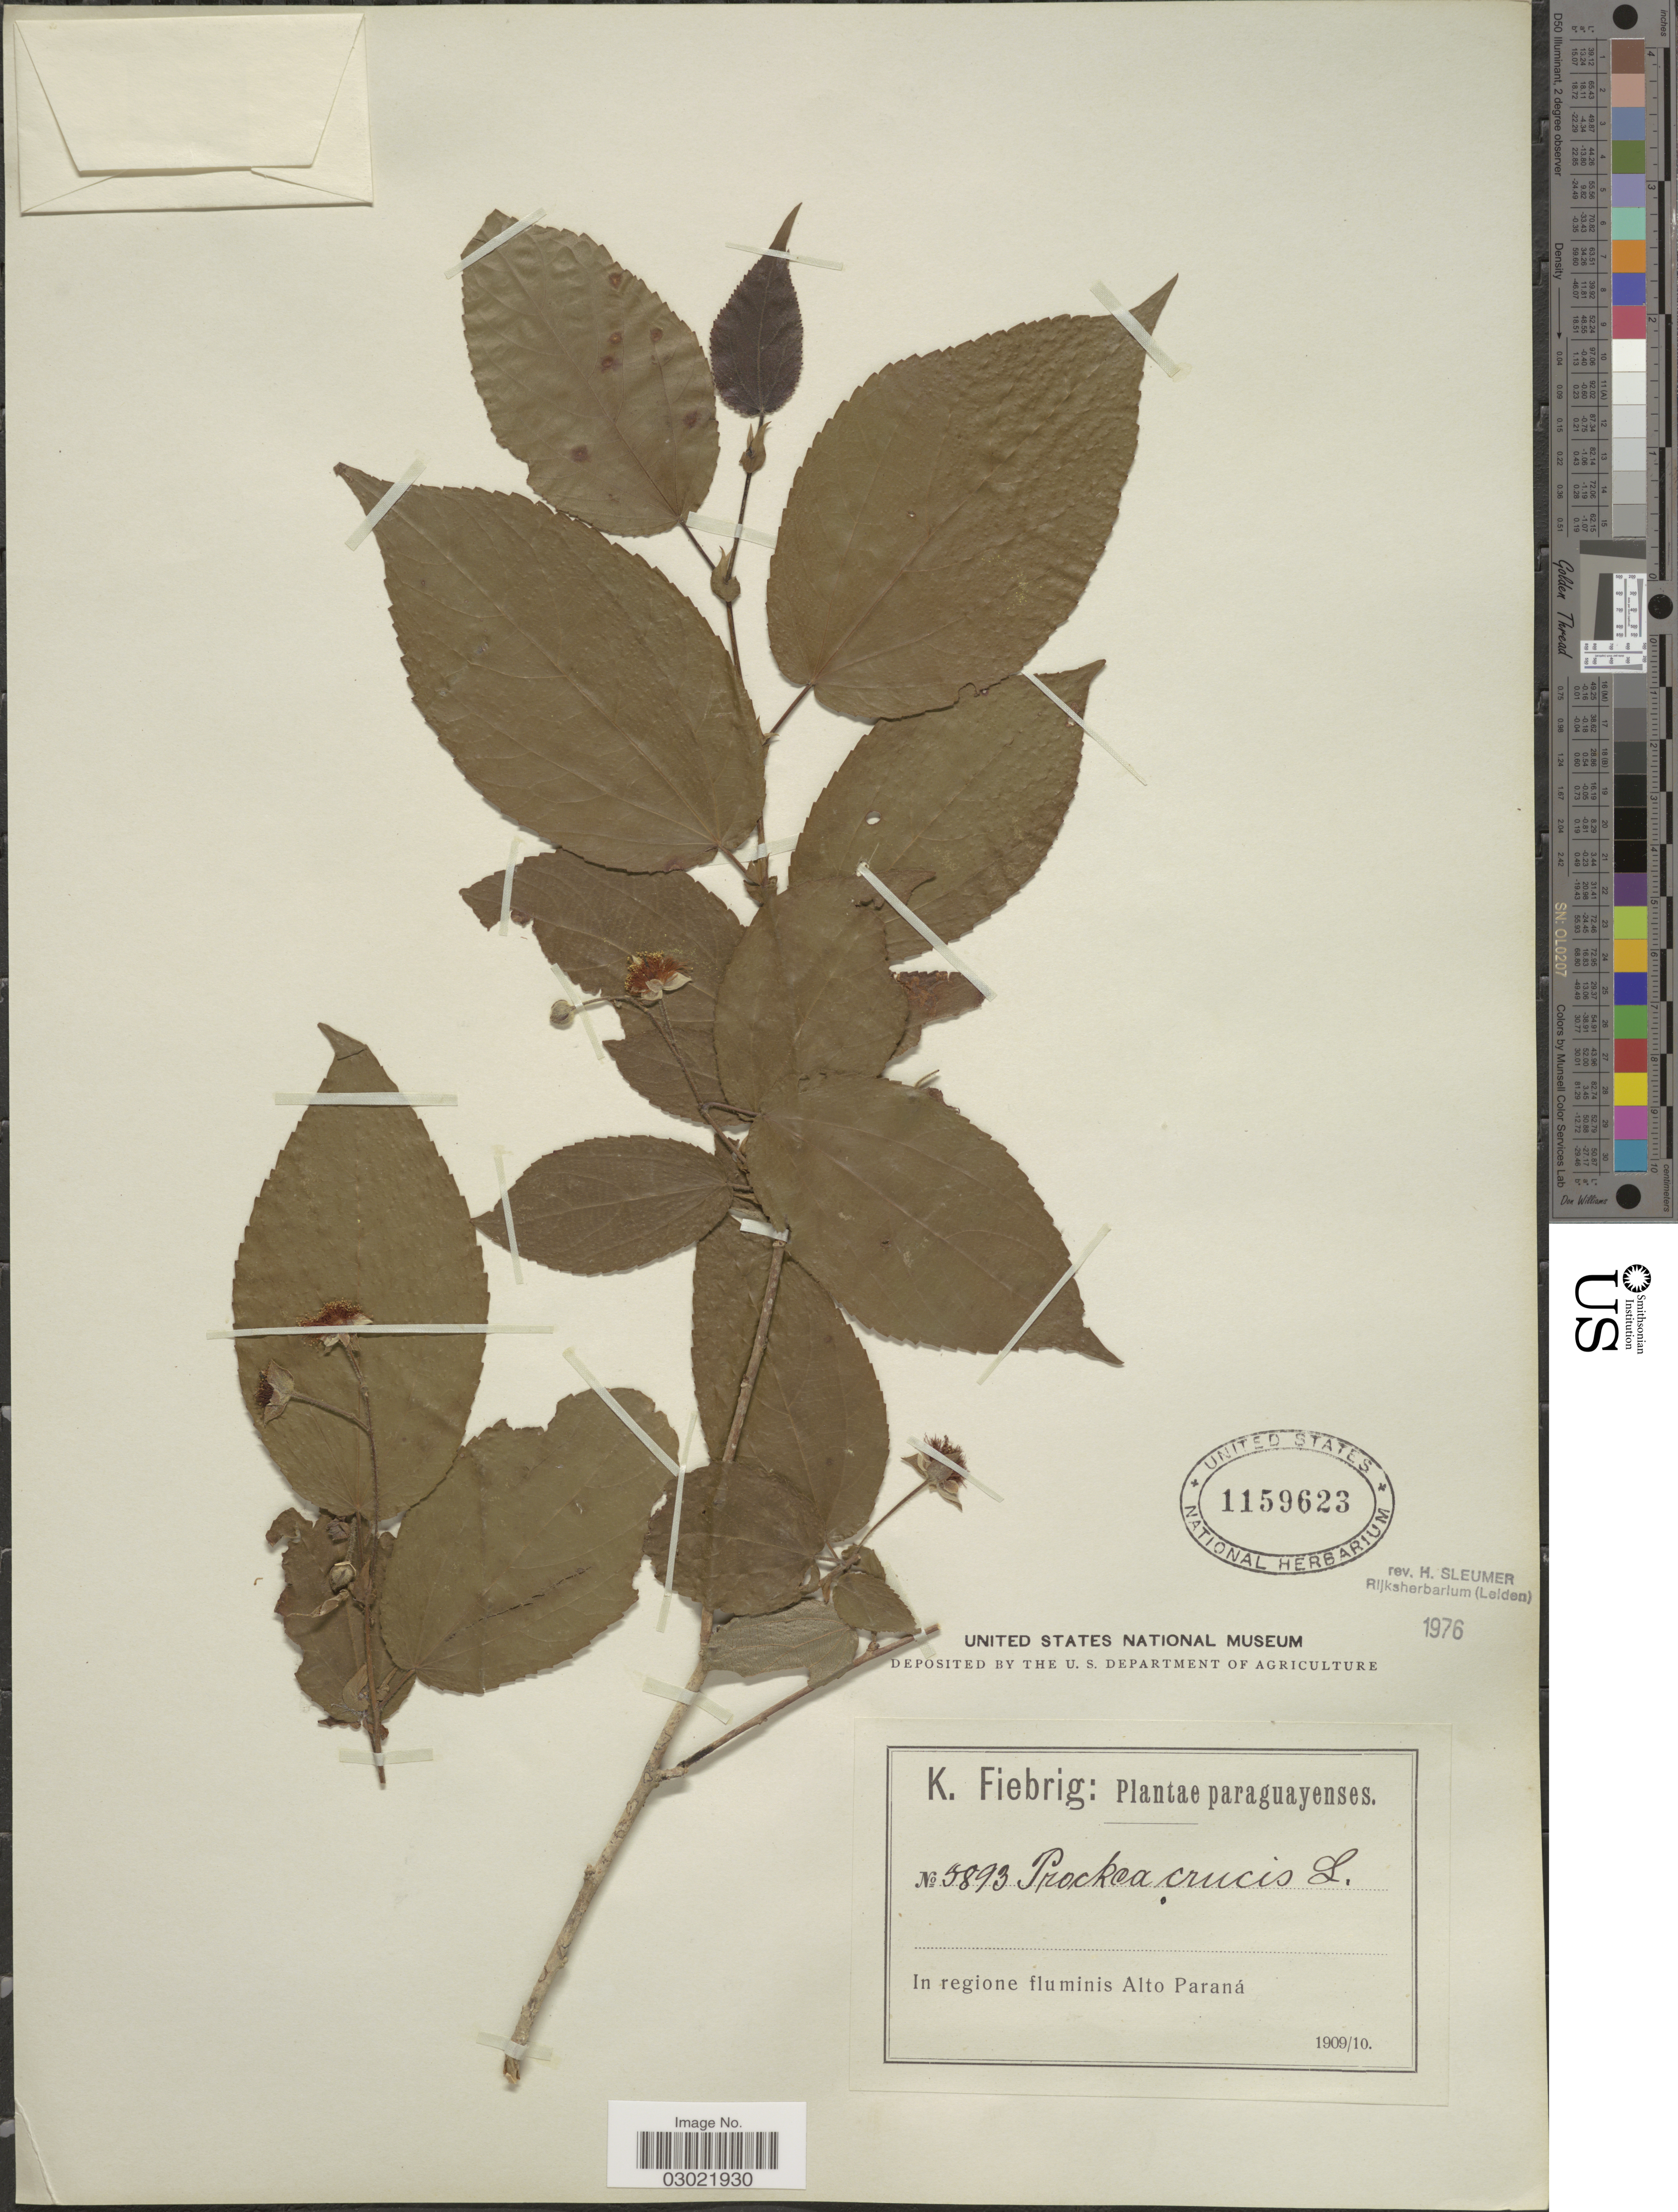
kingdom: Plantae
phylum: Tracheophyta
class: Magnoliopsida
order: Malpighiales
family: Salicaceae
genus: Prockia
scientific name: Prockia crucis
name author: P. Browne ex L.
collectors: K. Fiebrig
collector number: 5893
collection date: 1909/1910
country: Paraguay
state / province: Alto Parana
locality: In regione fluminis Alto Paraná.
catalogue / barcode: US 1159623